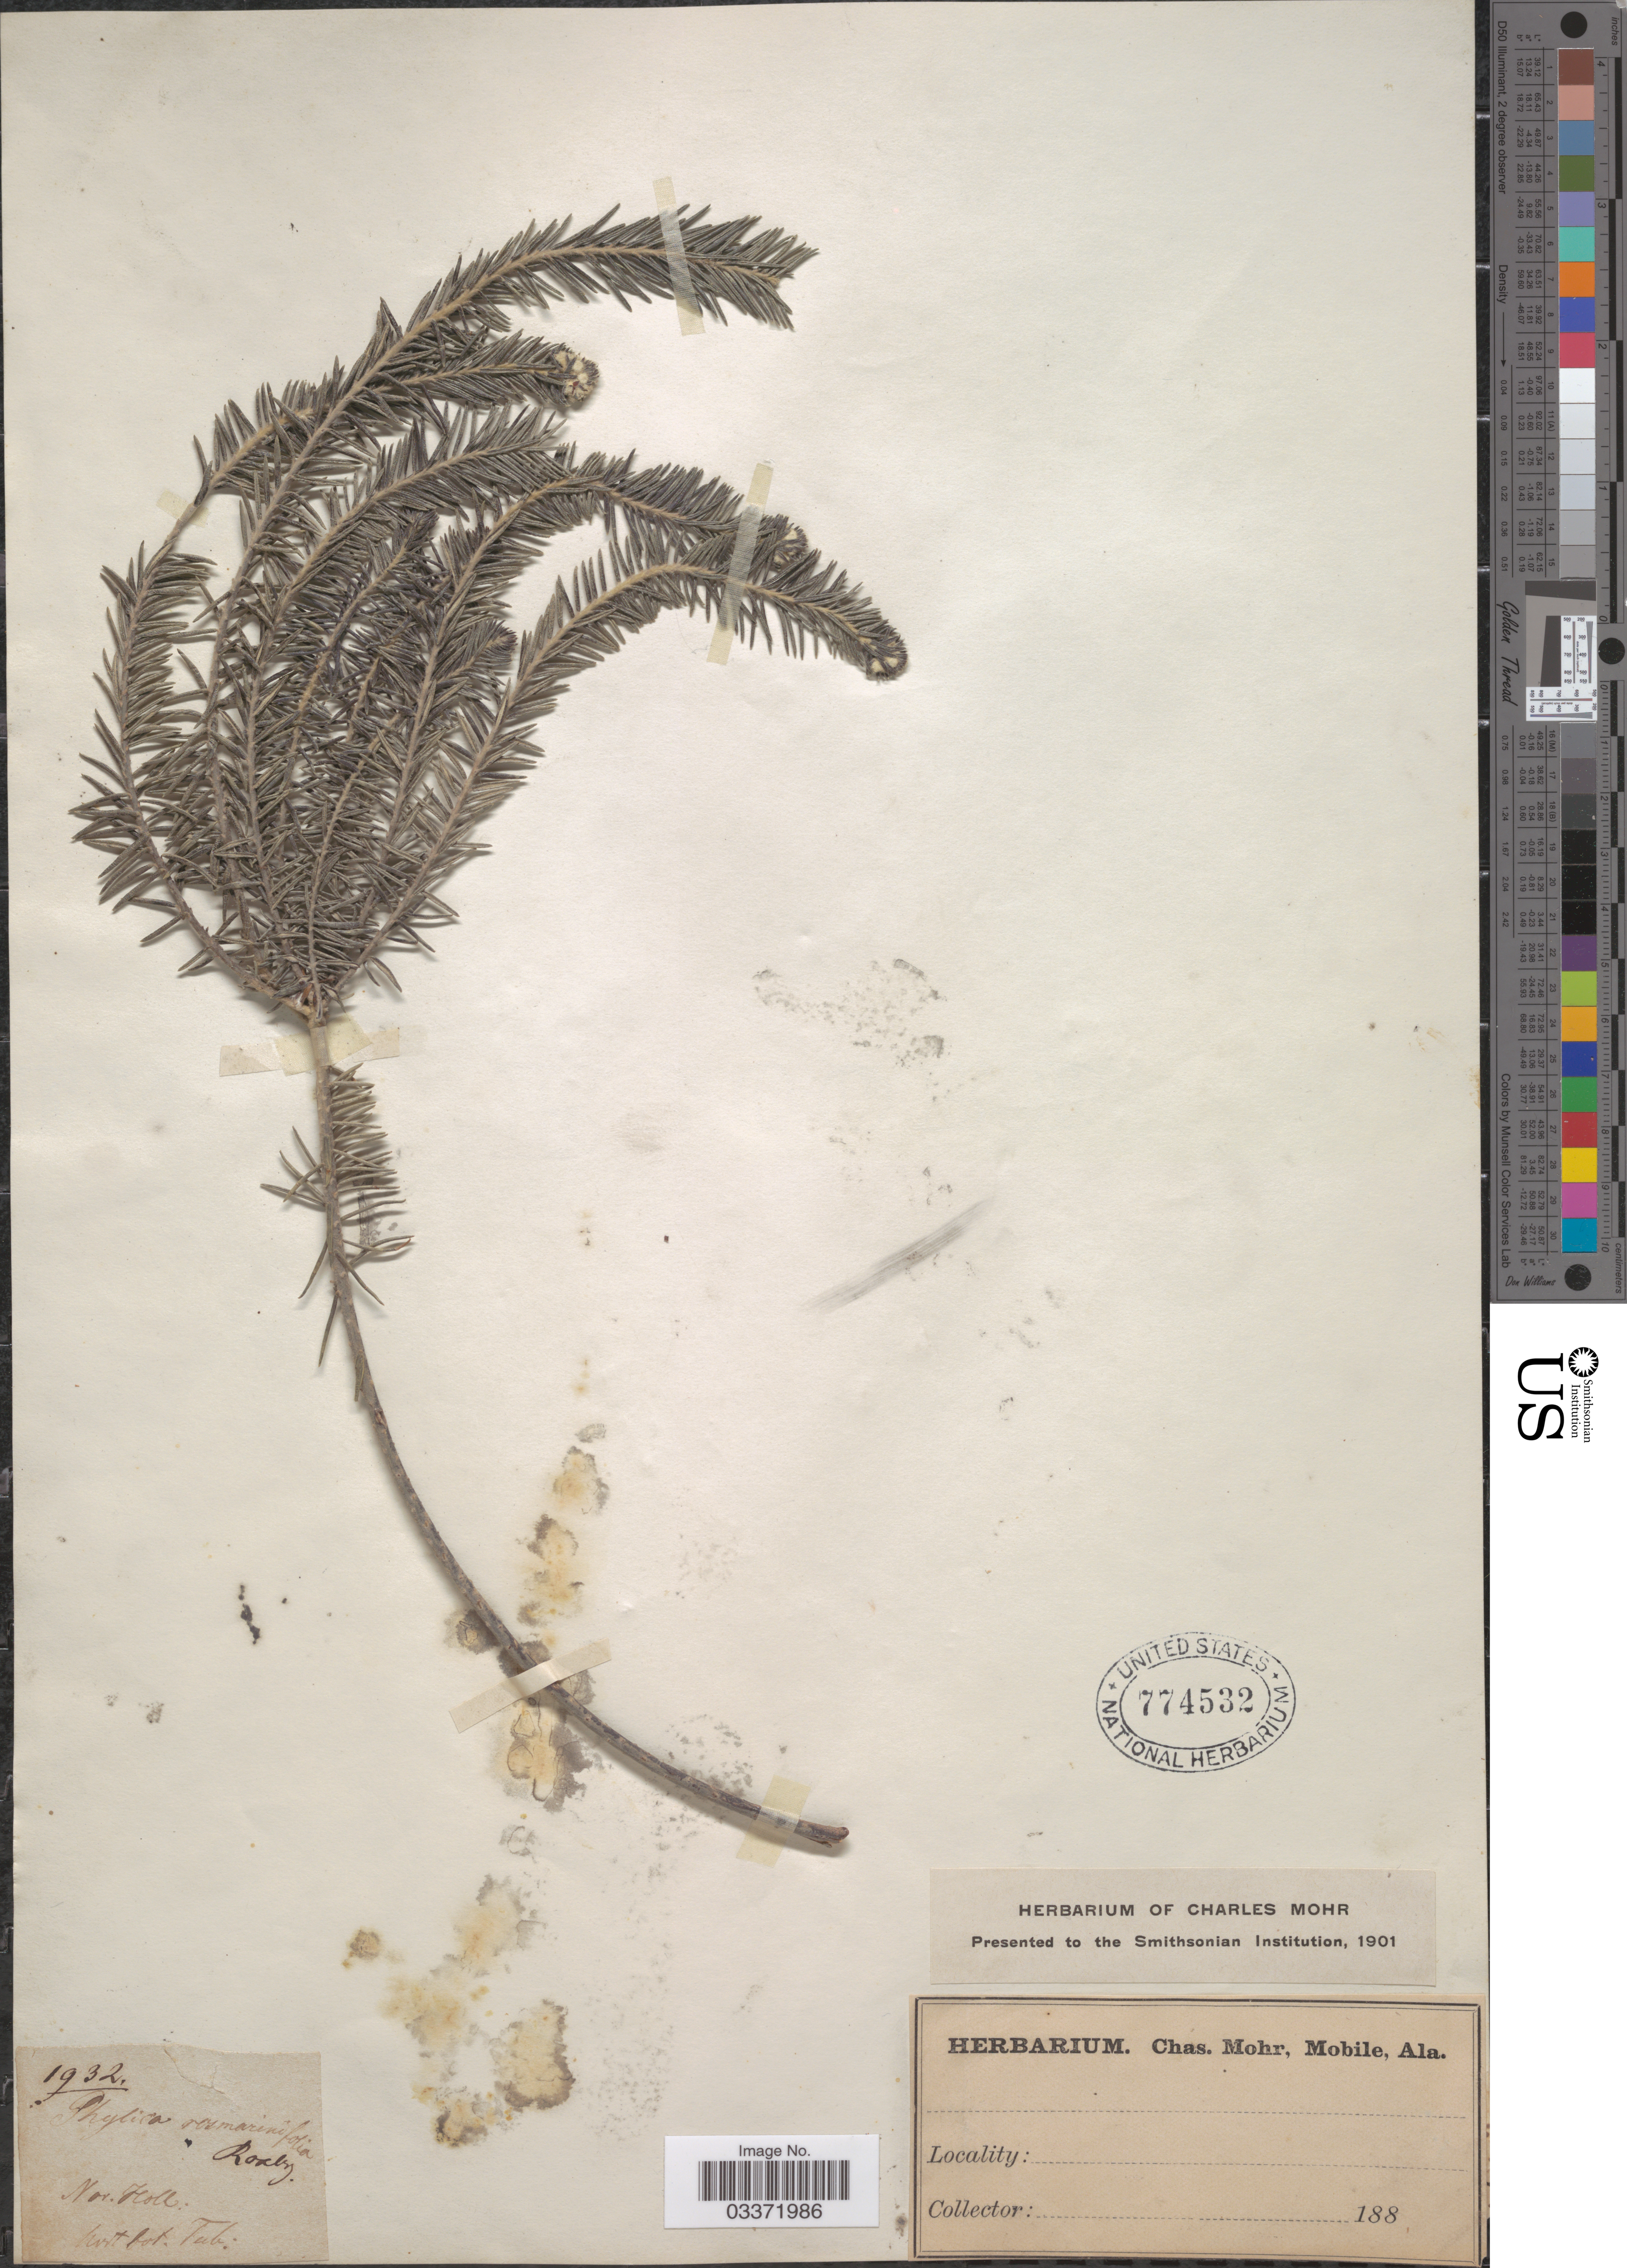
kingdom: Plantae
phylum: Tracheophyta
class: Magnoliopsida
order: Rosales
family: Rhamnaceae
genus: Phylica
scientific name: Phylica rosmarinifolia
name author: Roxb.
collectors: ex herb. Charles Mohr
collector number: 1932?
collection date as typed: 188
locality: Hort bot Tab. [interpreted]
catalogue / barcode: US 774532